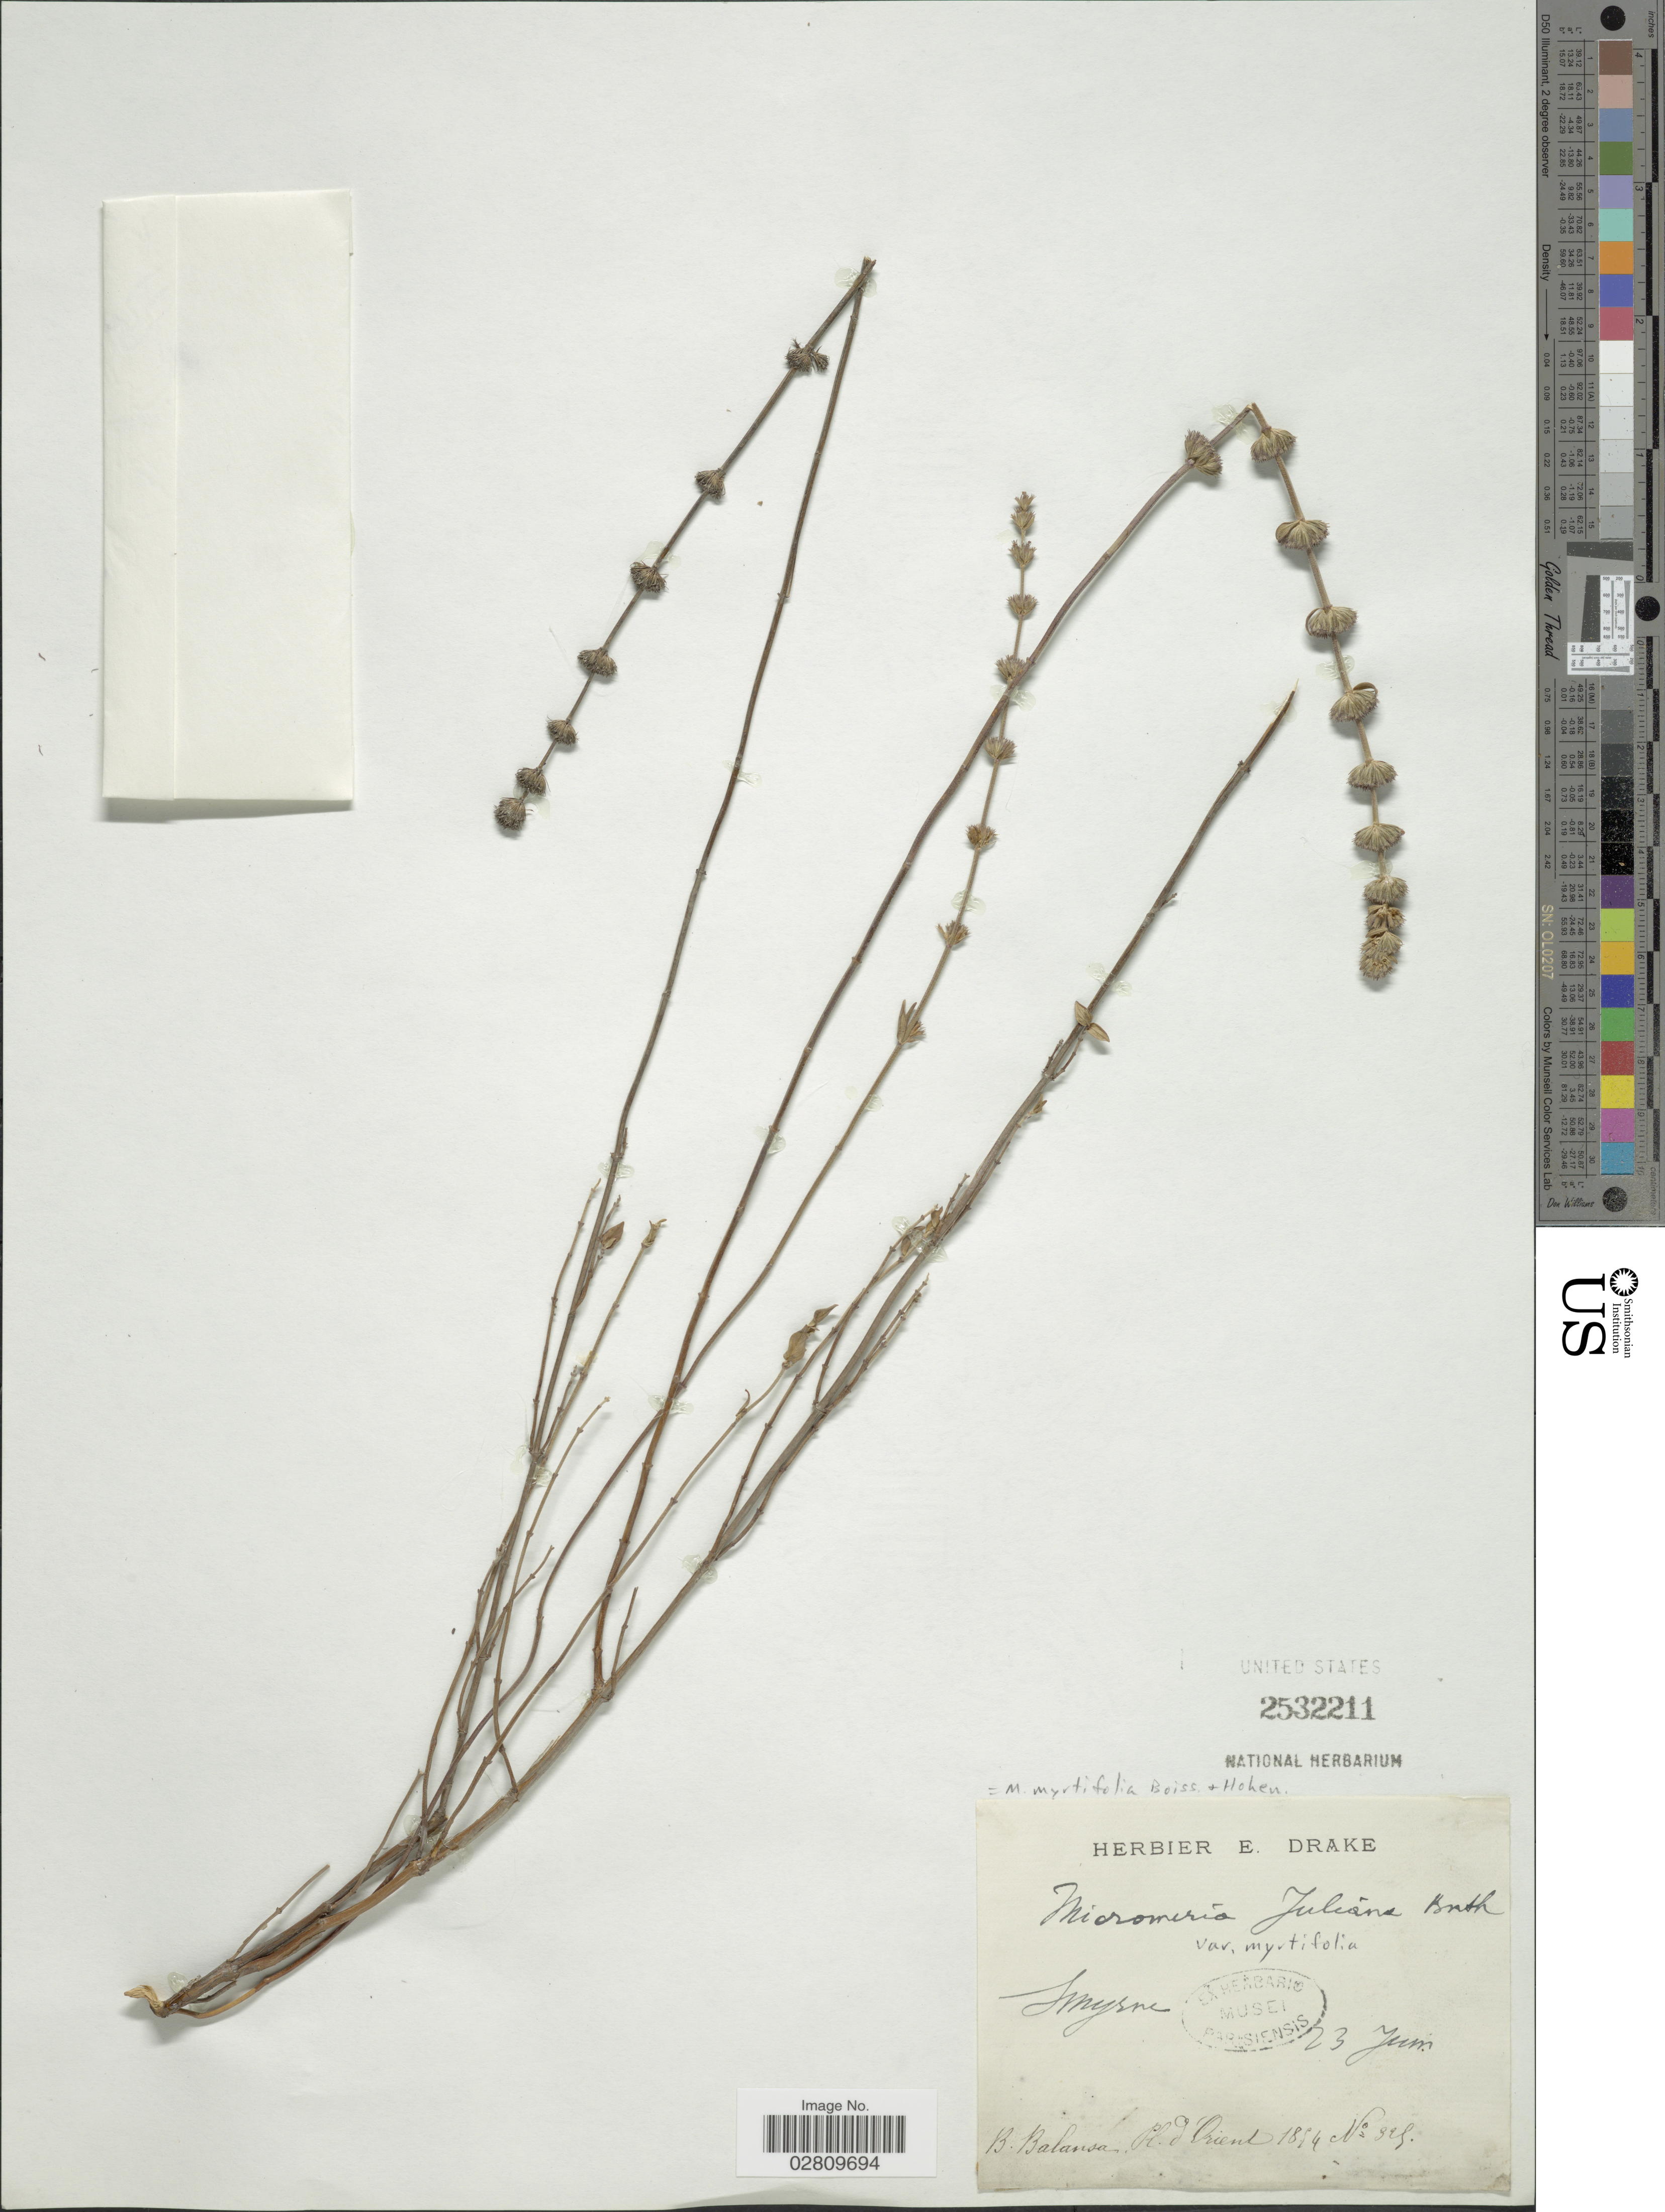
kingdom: Plantae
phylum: Tracheophyta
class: Magnoliopsida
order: Lamiales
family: Lamiaceae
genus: Micromeria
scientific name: Micromeria myrtifolia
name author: Boiss. & Hohen.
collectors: B. Balansa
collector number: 325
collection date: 1854-06-23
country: Turkey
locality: Orient. Smyrne.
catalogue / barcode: US 2532211